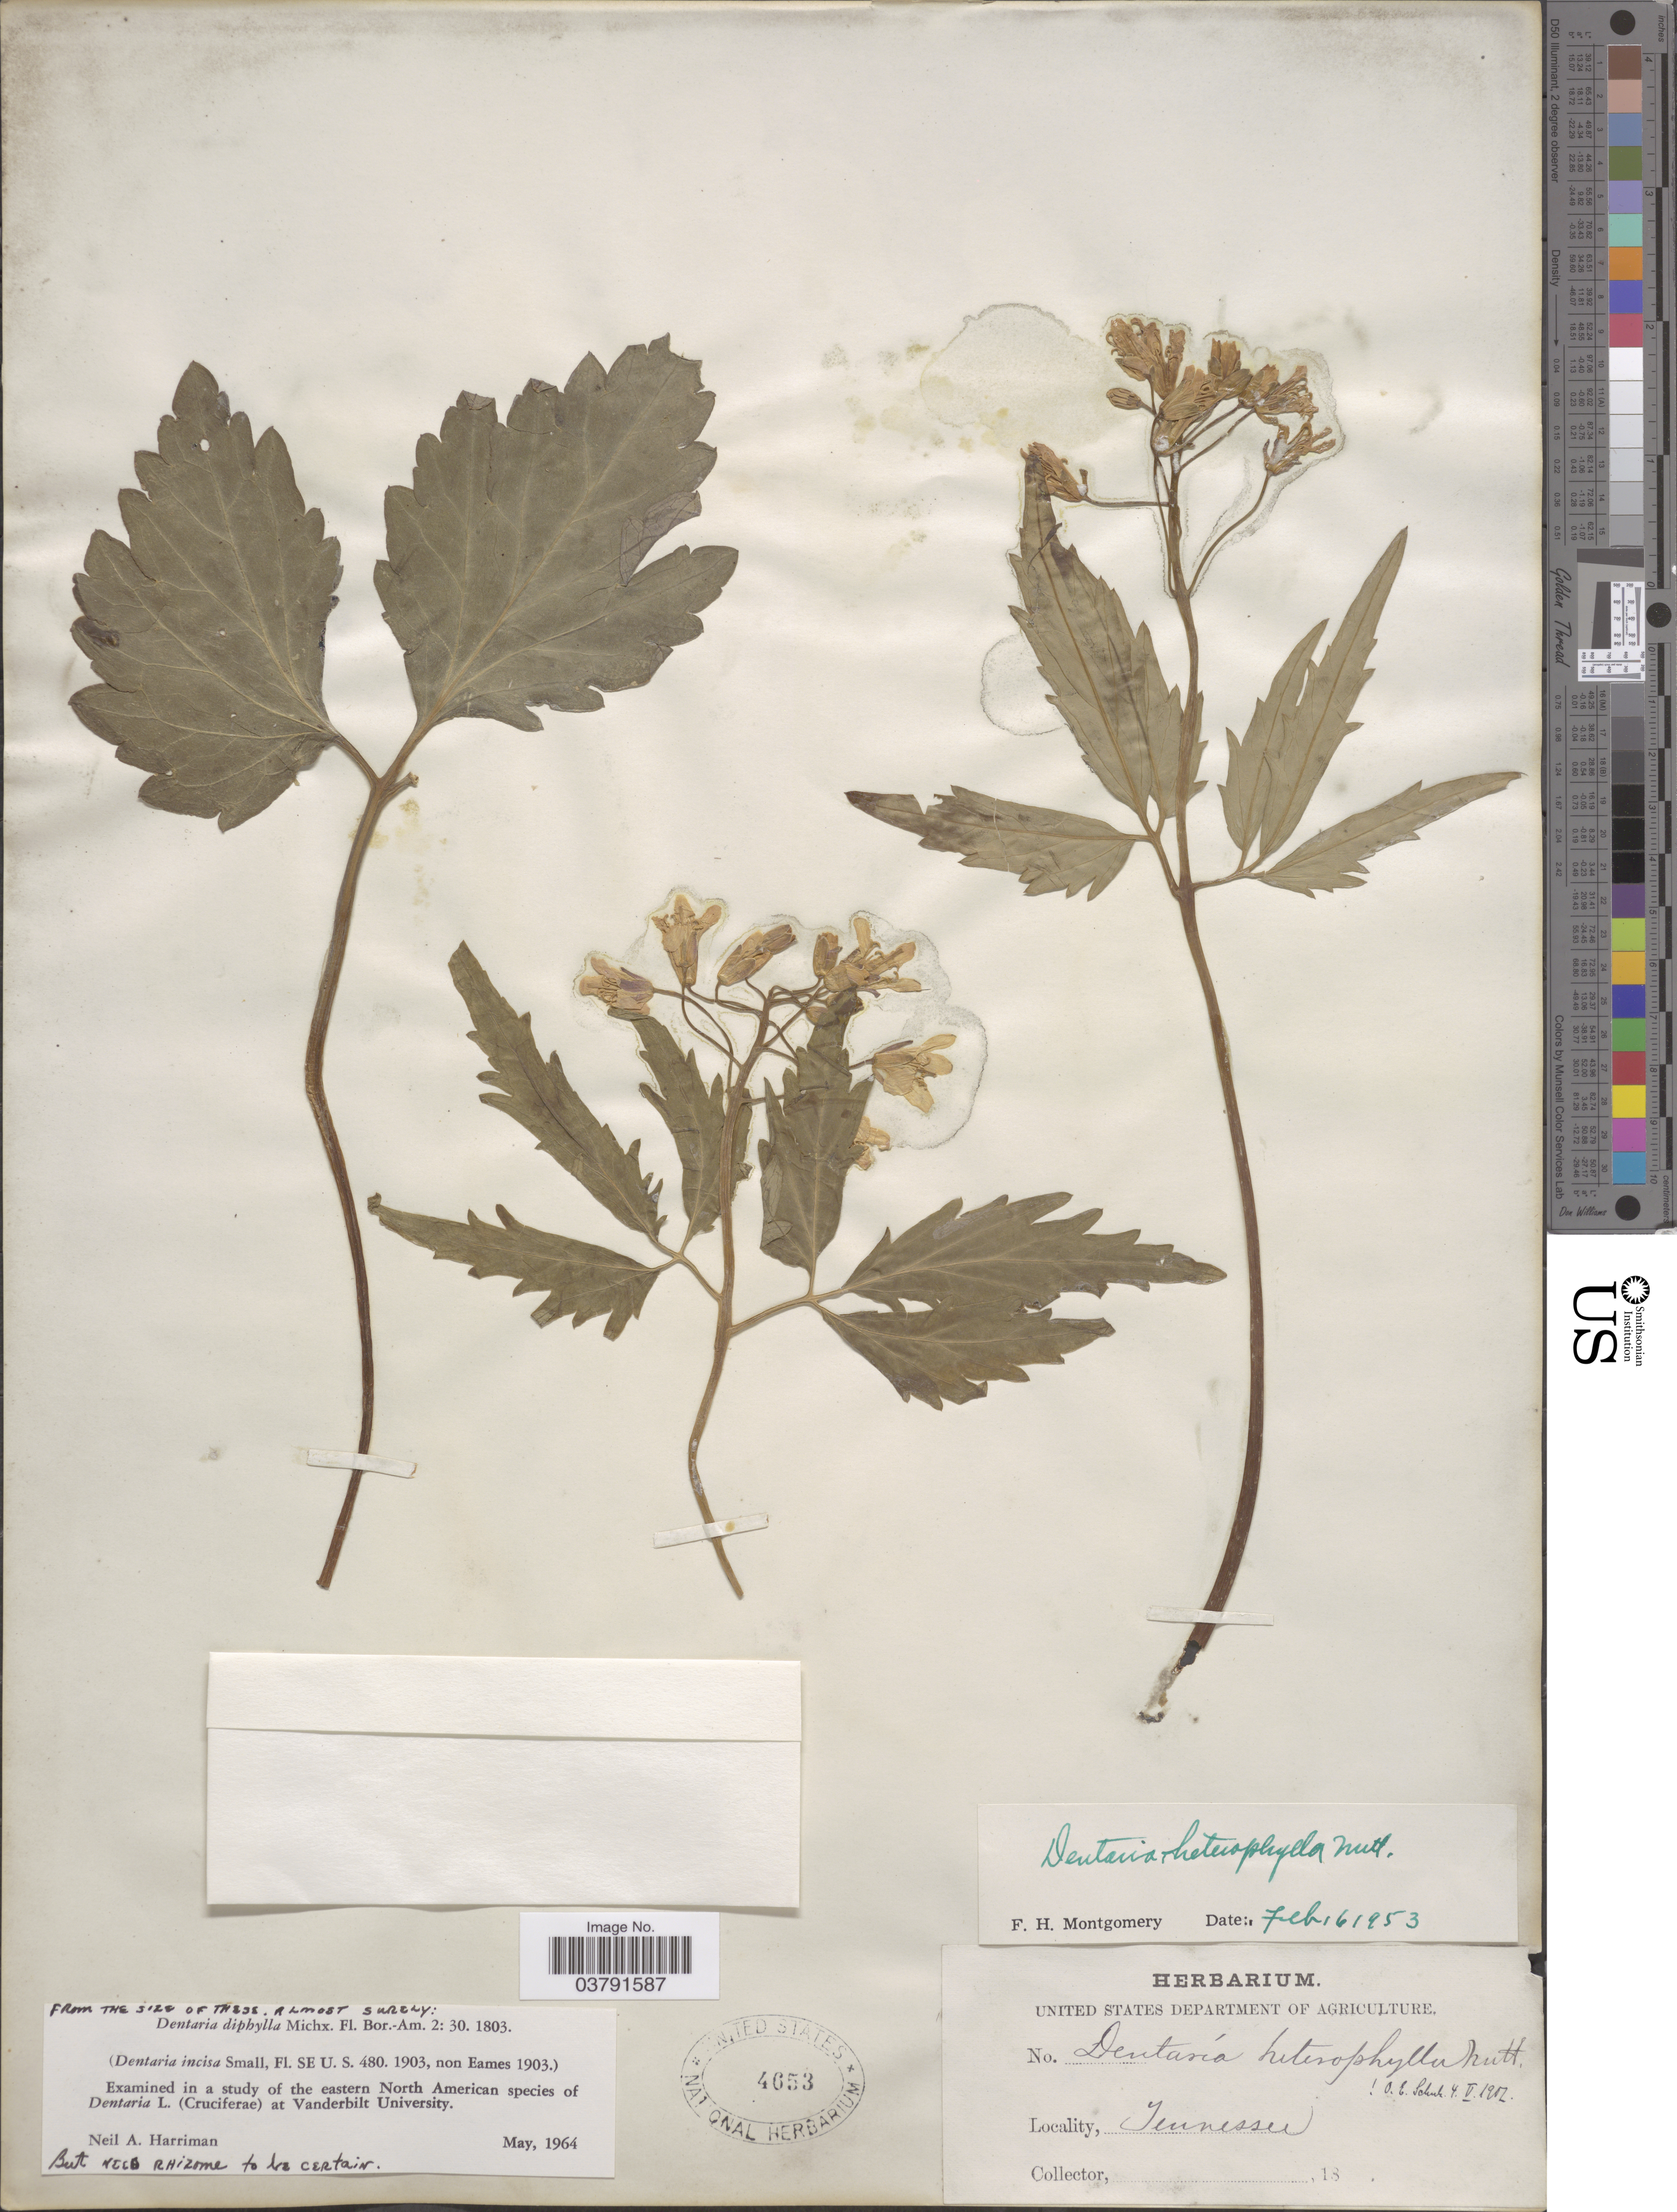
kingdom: Plantae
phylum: Tracheophyta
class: Magnoliopsida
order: Brassicales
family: Brassicaceae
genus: Dentaria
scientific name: Dentaria diphylla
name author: Michx.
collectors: Facchini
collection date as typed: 18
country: United States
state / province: Tennessee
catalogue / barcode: US 4653